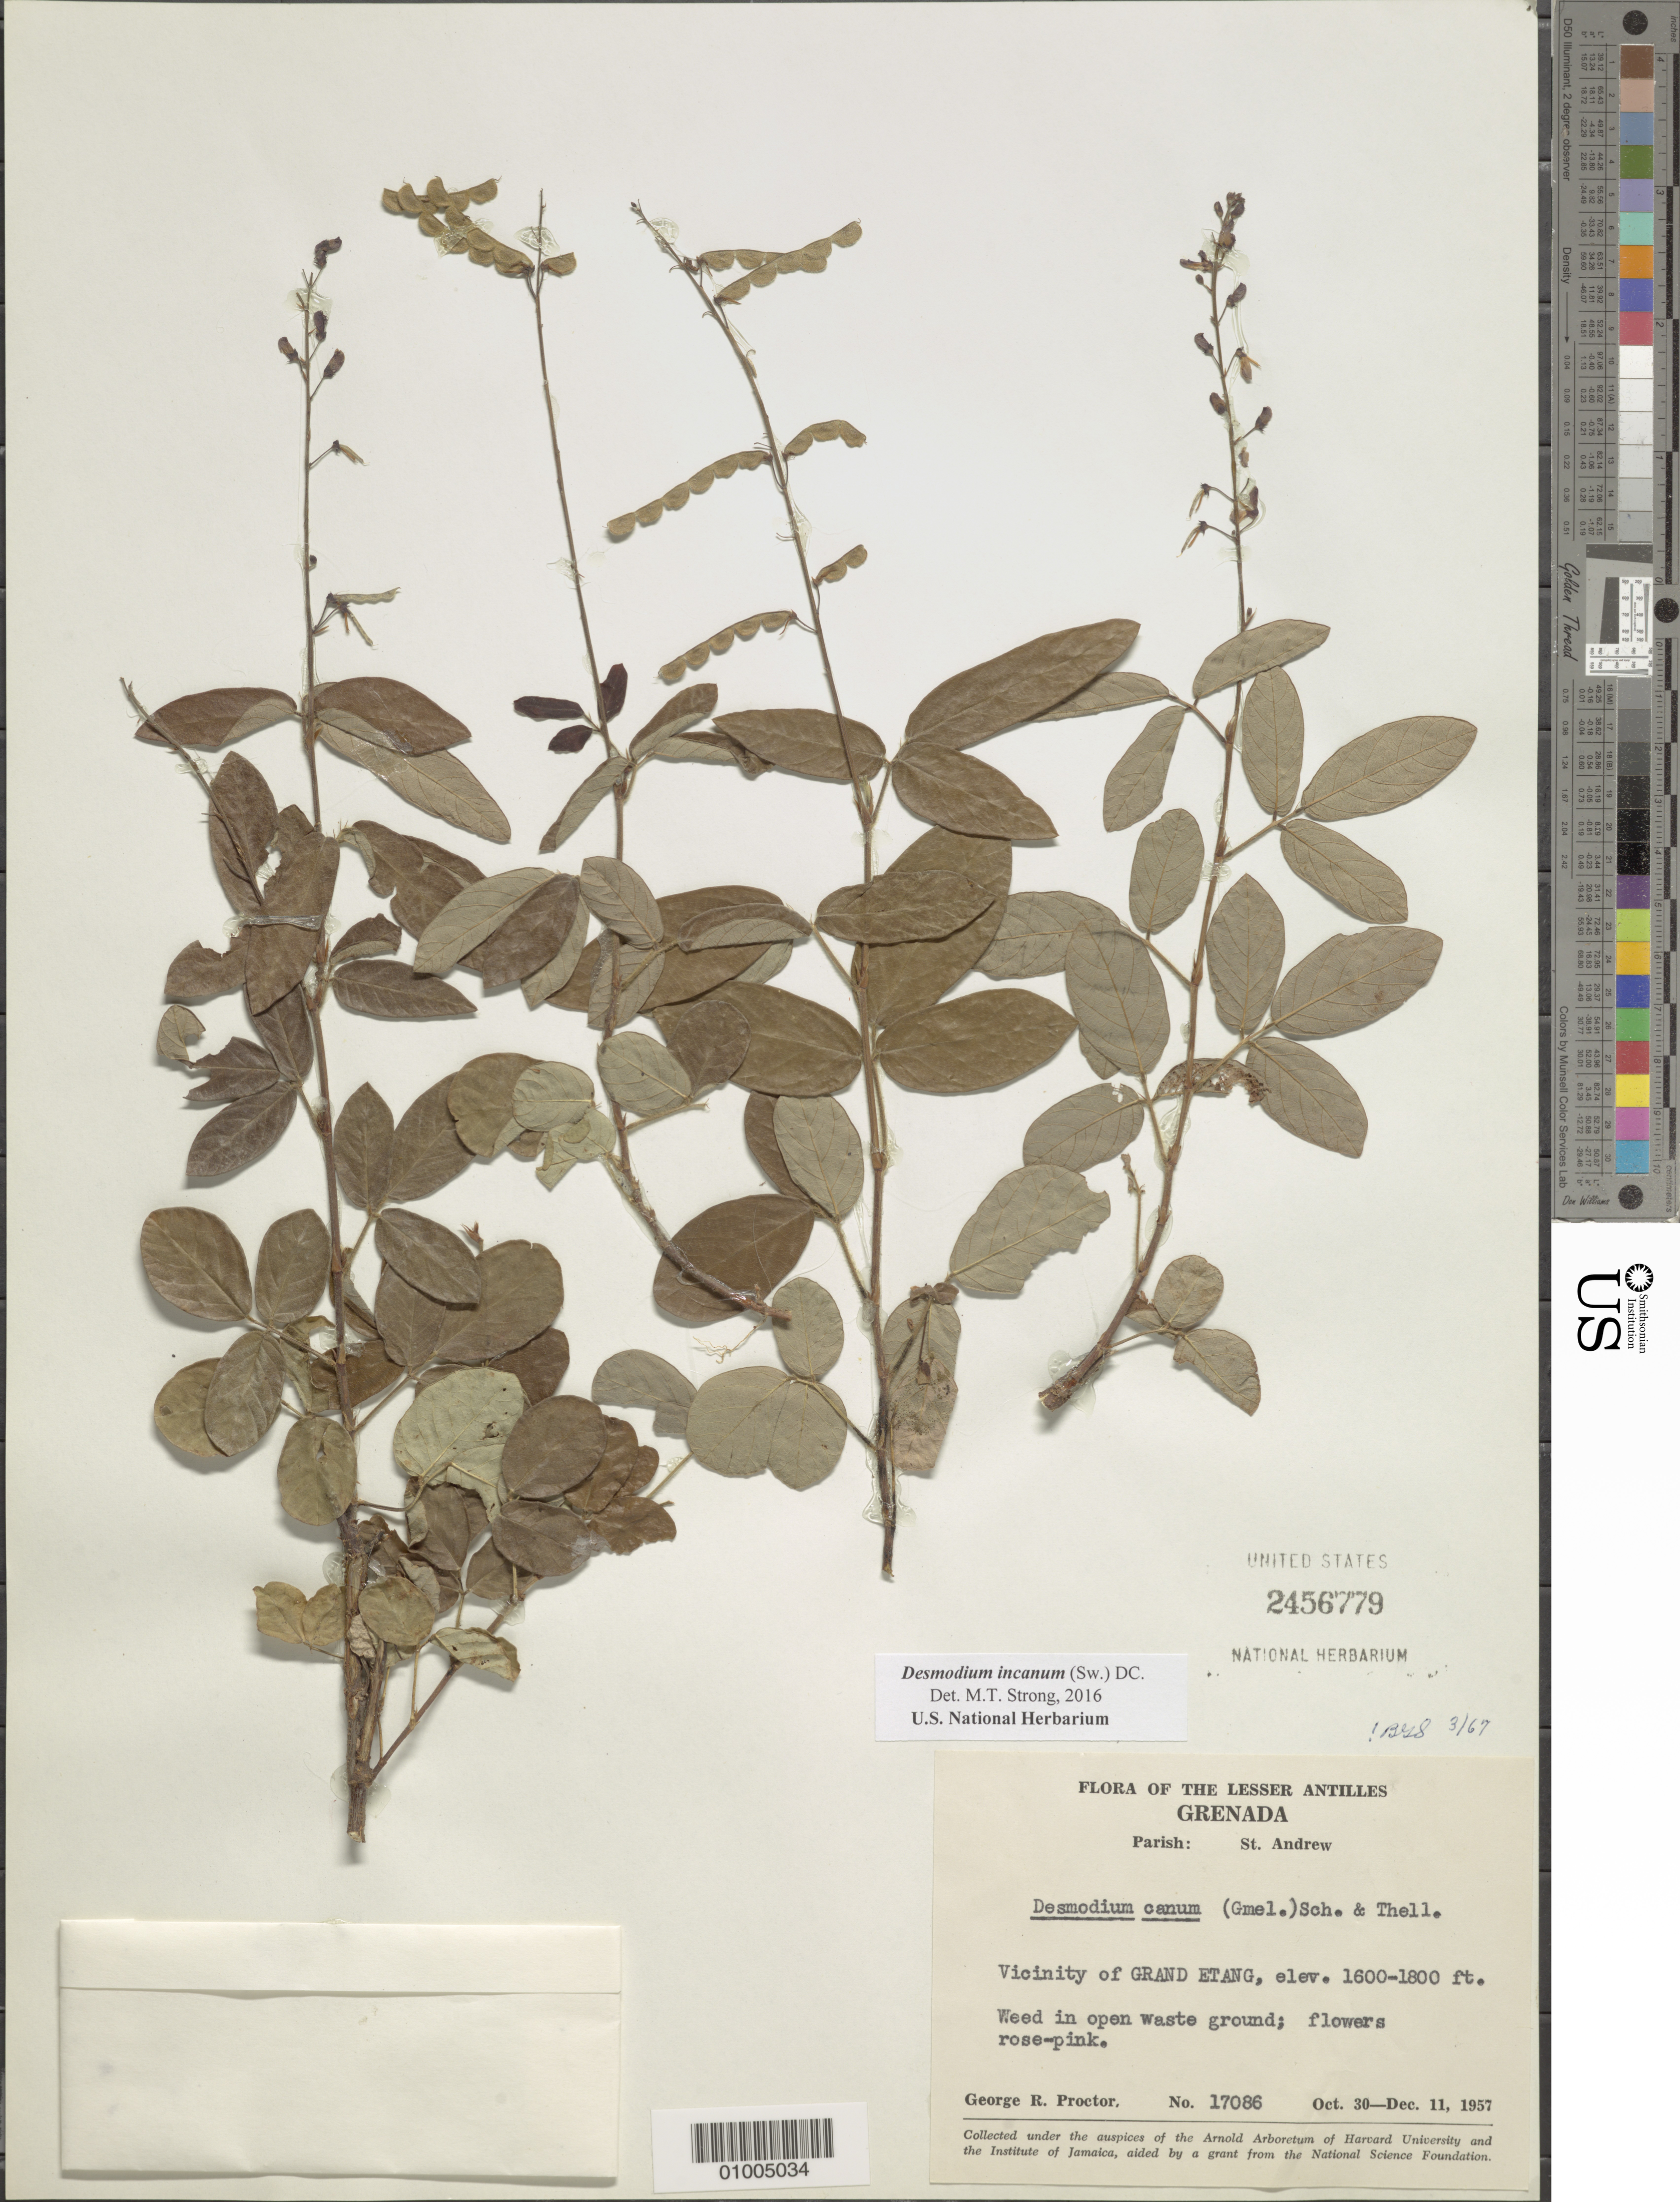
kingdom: Plantae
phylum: Tracheophyta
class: Magnoliopsida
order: Fabales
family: Fabaceae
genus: Desmodium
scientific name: Desmodium incanum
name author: (Sw.) DC.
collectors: G. R. Proctor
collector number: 17086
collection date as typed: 30 Sep 1957 to 11 Dec 1957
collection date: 1957-09-30/1957-12-11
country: Grenada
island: Grenada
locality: Vicinity of Grand Etang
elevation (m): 488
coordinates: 0 N, 0 E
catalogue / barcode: US 2456779